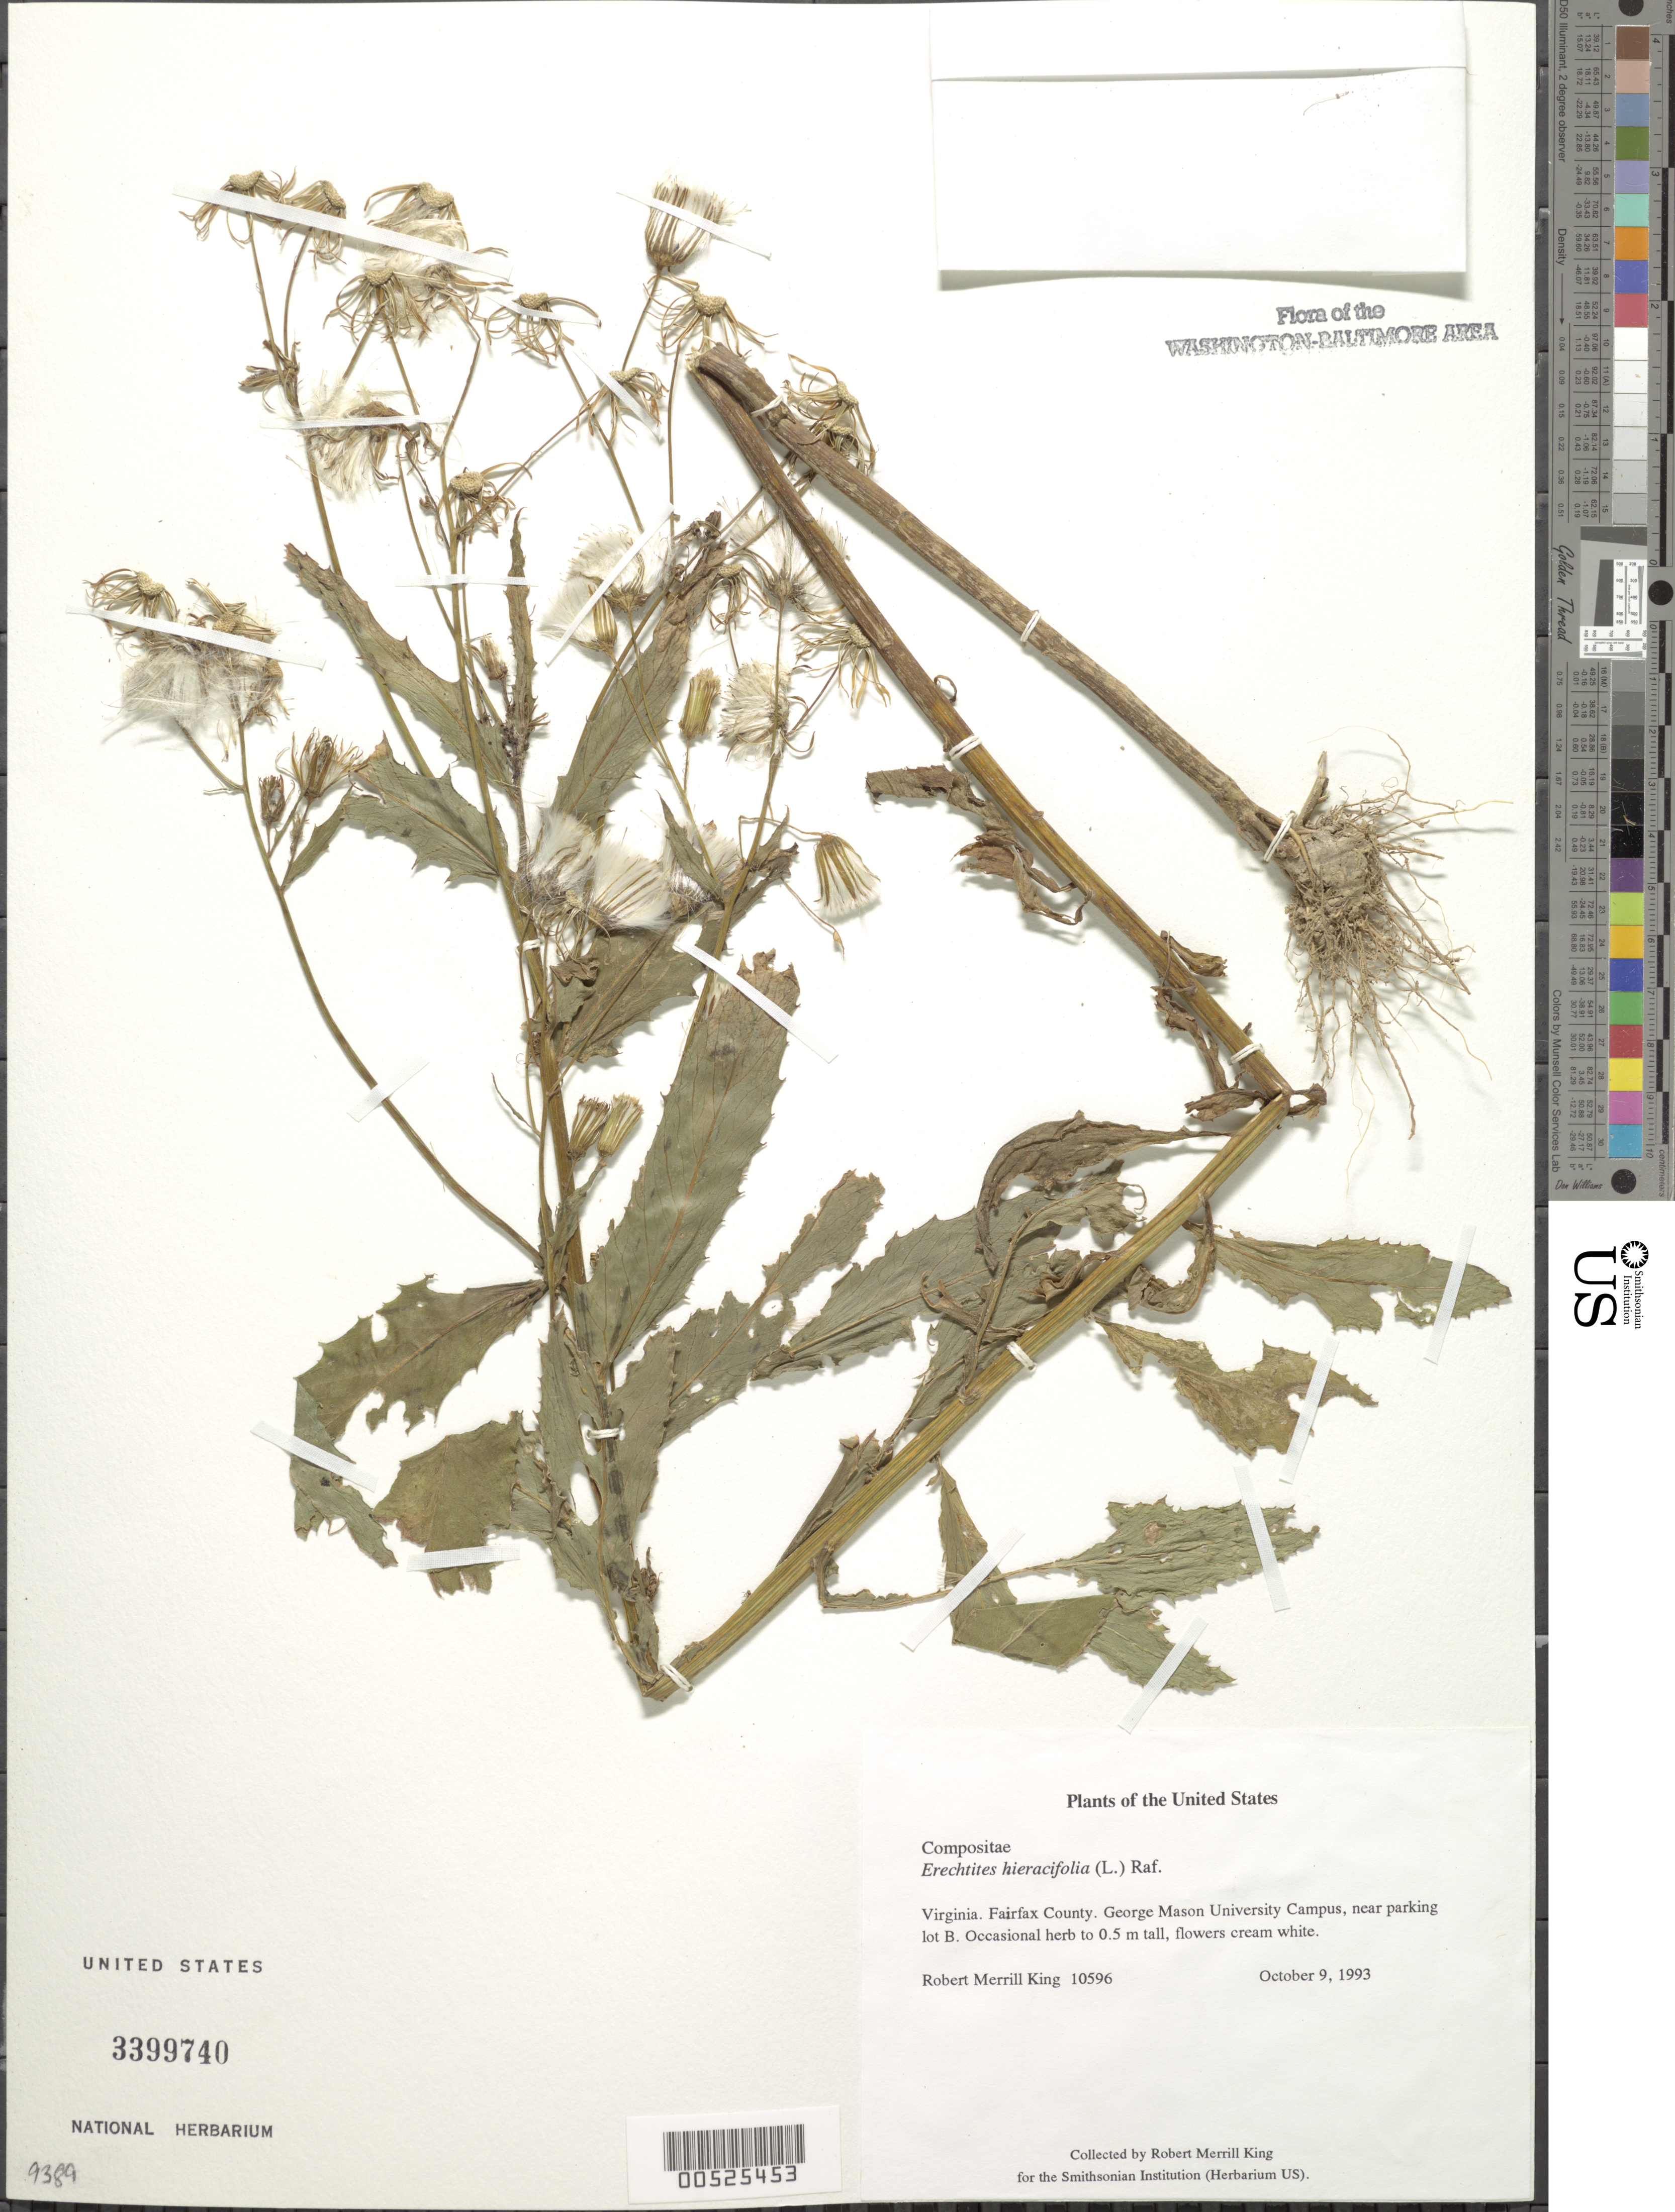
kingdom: Plantae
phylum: Tracheophyta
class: Magnoliopsida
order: Asterales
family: Asteraceae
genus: Erechtites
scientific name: Erechtites hieraciifolius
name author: (L.) Raf. ex DC.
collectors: R. M. King & R. Garvey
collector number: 10596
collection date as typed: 09 Oct 1993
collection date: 1993-10-09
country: United States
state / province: Virginia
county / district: Fairfax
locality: George Mason University Campus, near parking lot B.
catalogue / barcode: US 3399740